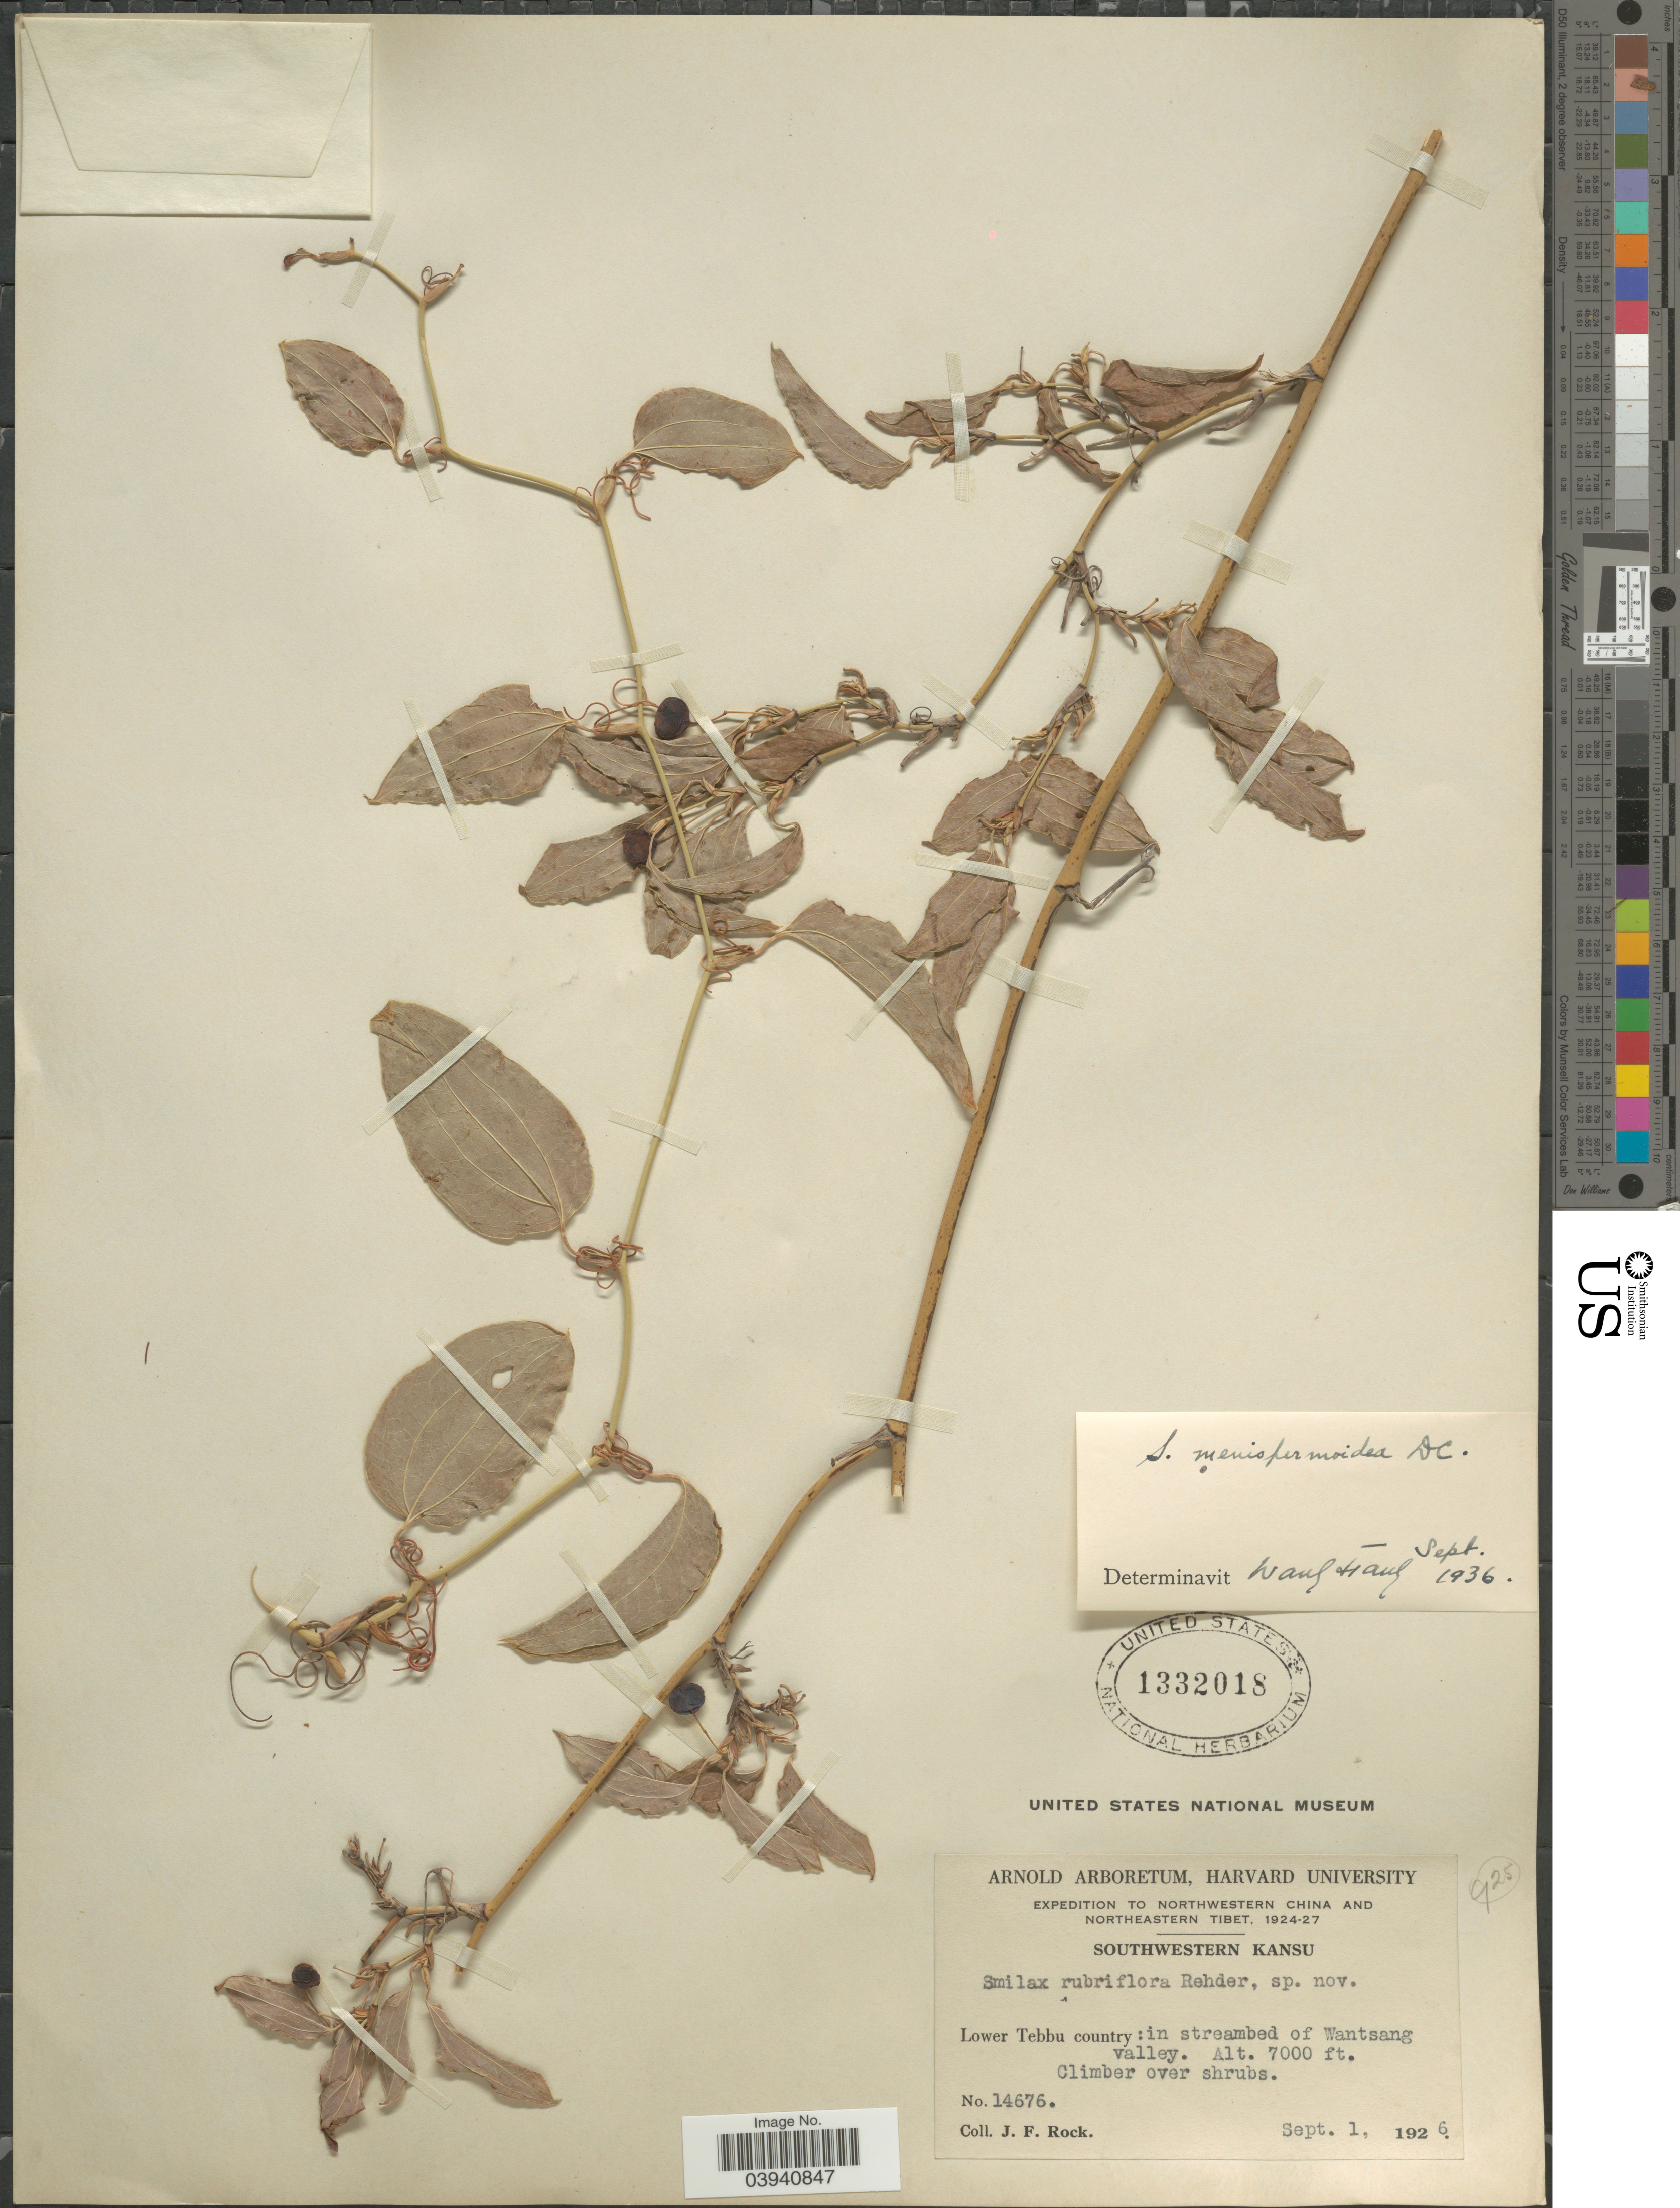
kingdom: Plantae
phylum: Tracheophyta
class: Liliopsida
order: Liliales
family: Smilacaceae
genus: Smilax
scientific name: Smilax menispermoidea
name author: A. DC.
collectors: J. Rock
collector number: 14676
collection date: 1926-09-01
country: China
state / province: Gansu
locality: Northwestern China. Southwestern Kansu. Lower Tebbu country: in streambed of Wantsang valley.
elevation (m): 2134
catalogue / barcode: US 1332018